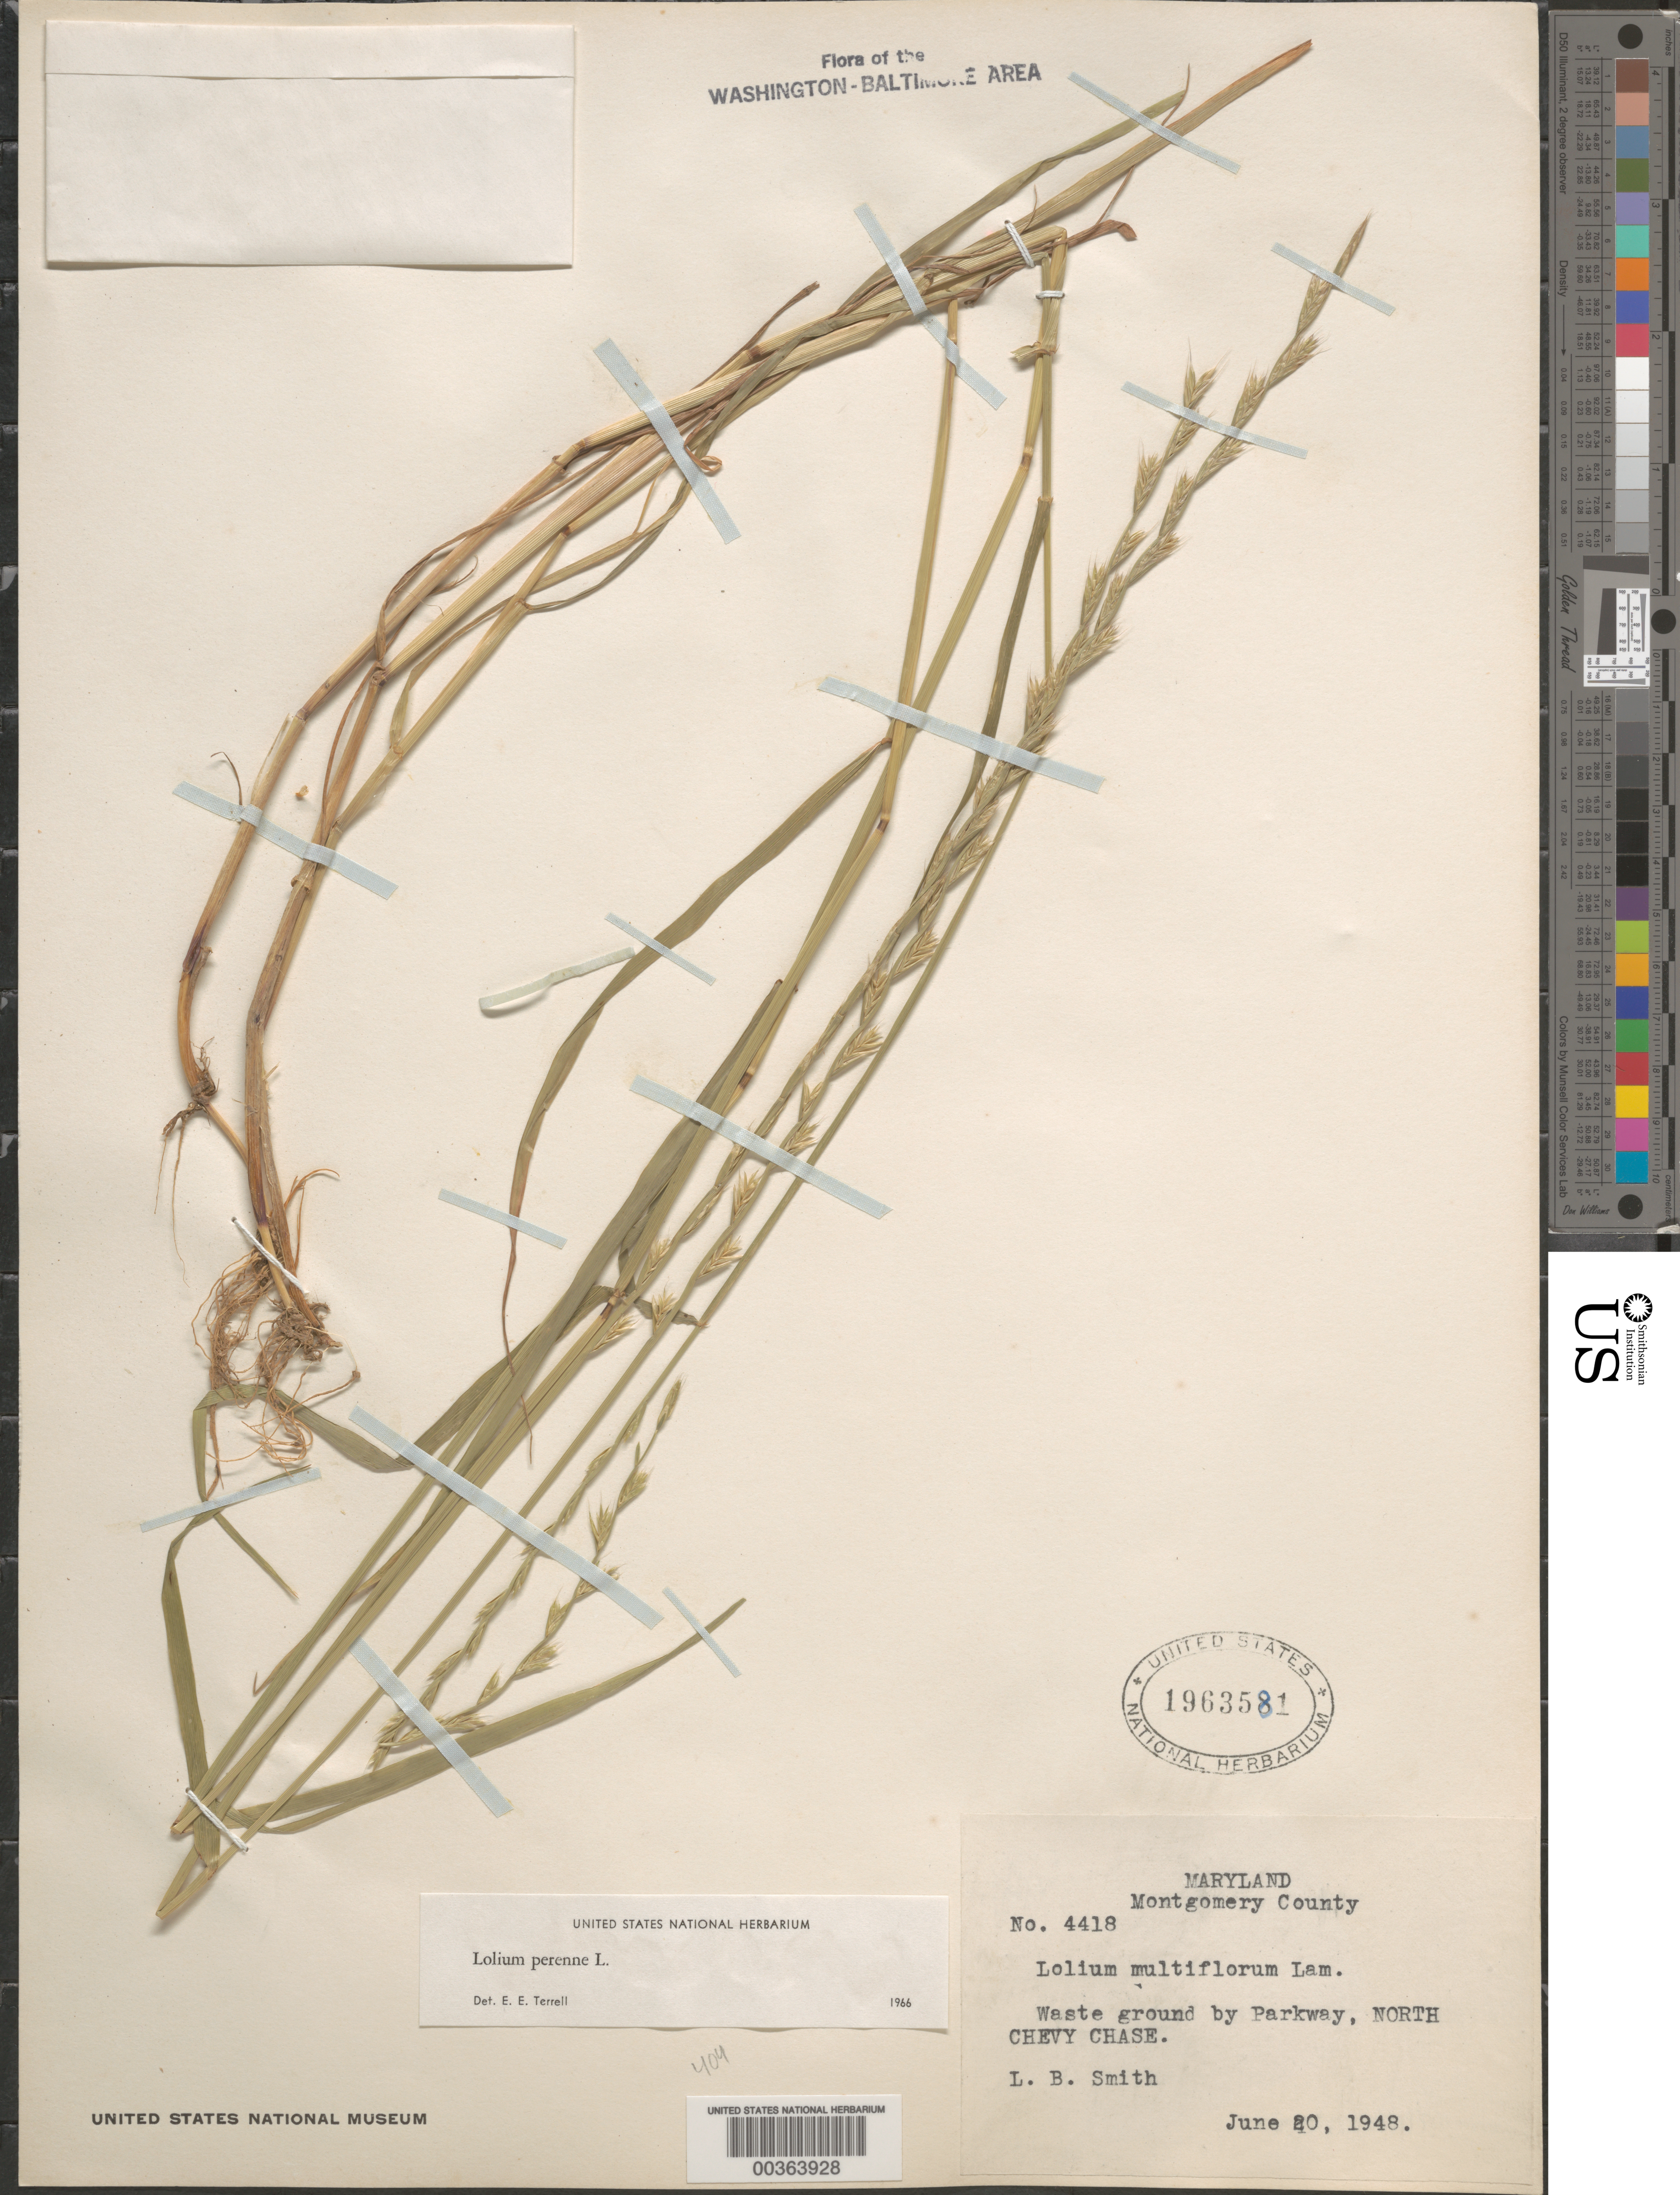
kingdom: Plantae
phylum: Tracheophyta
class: Liliopsida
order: Poales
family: Poaceae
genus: Lolium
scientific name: Lolium perenne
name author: L.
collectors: L. Smith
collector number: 4418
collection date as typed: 20 Jun 1948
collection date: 1948-06-20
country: United States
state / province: Maryland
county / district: Montgomery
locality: Chevy Chase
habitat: Waste ground by parkway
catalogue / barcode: US 1963581